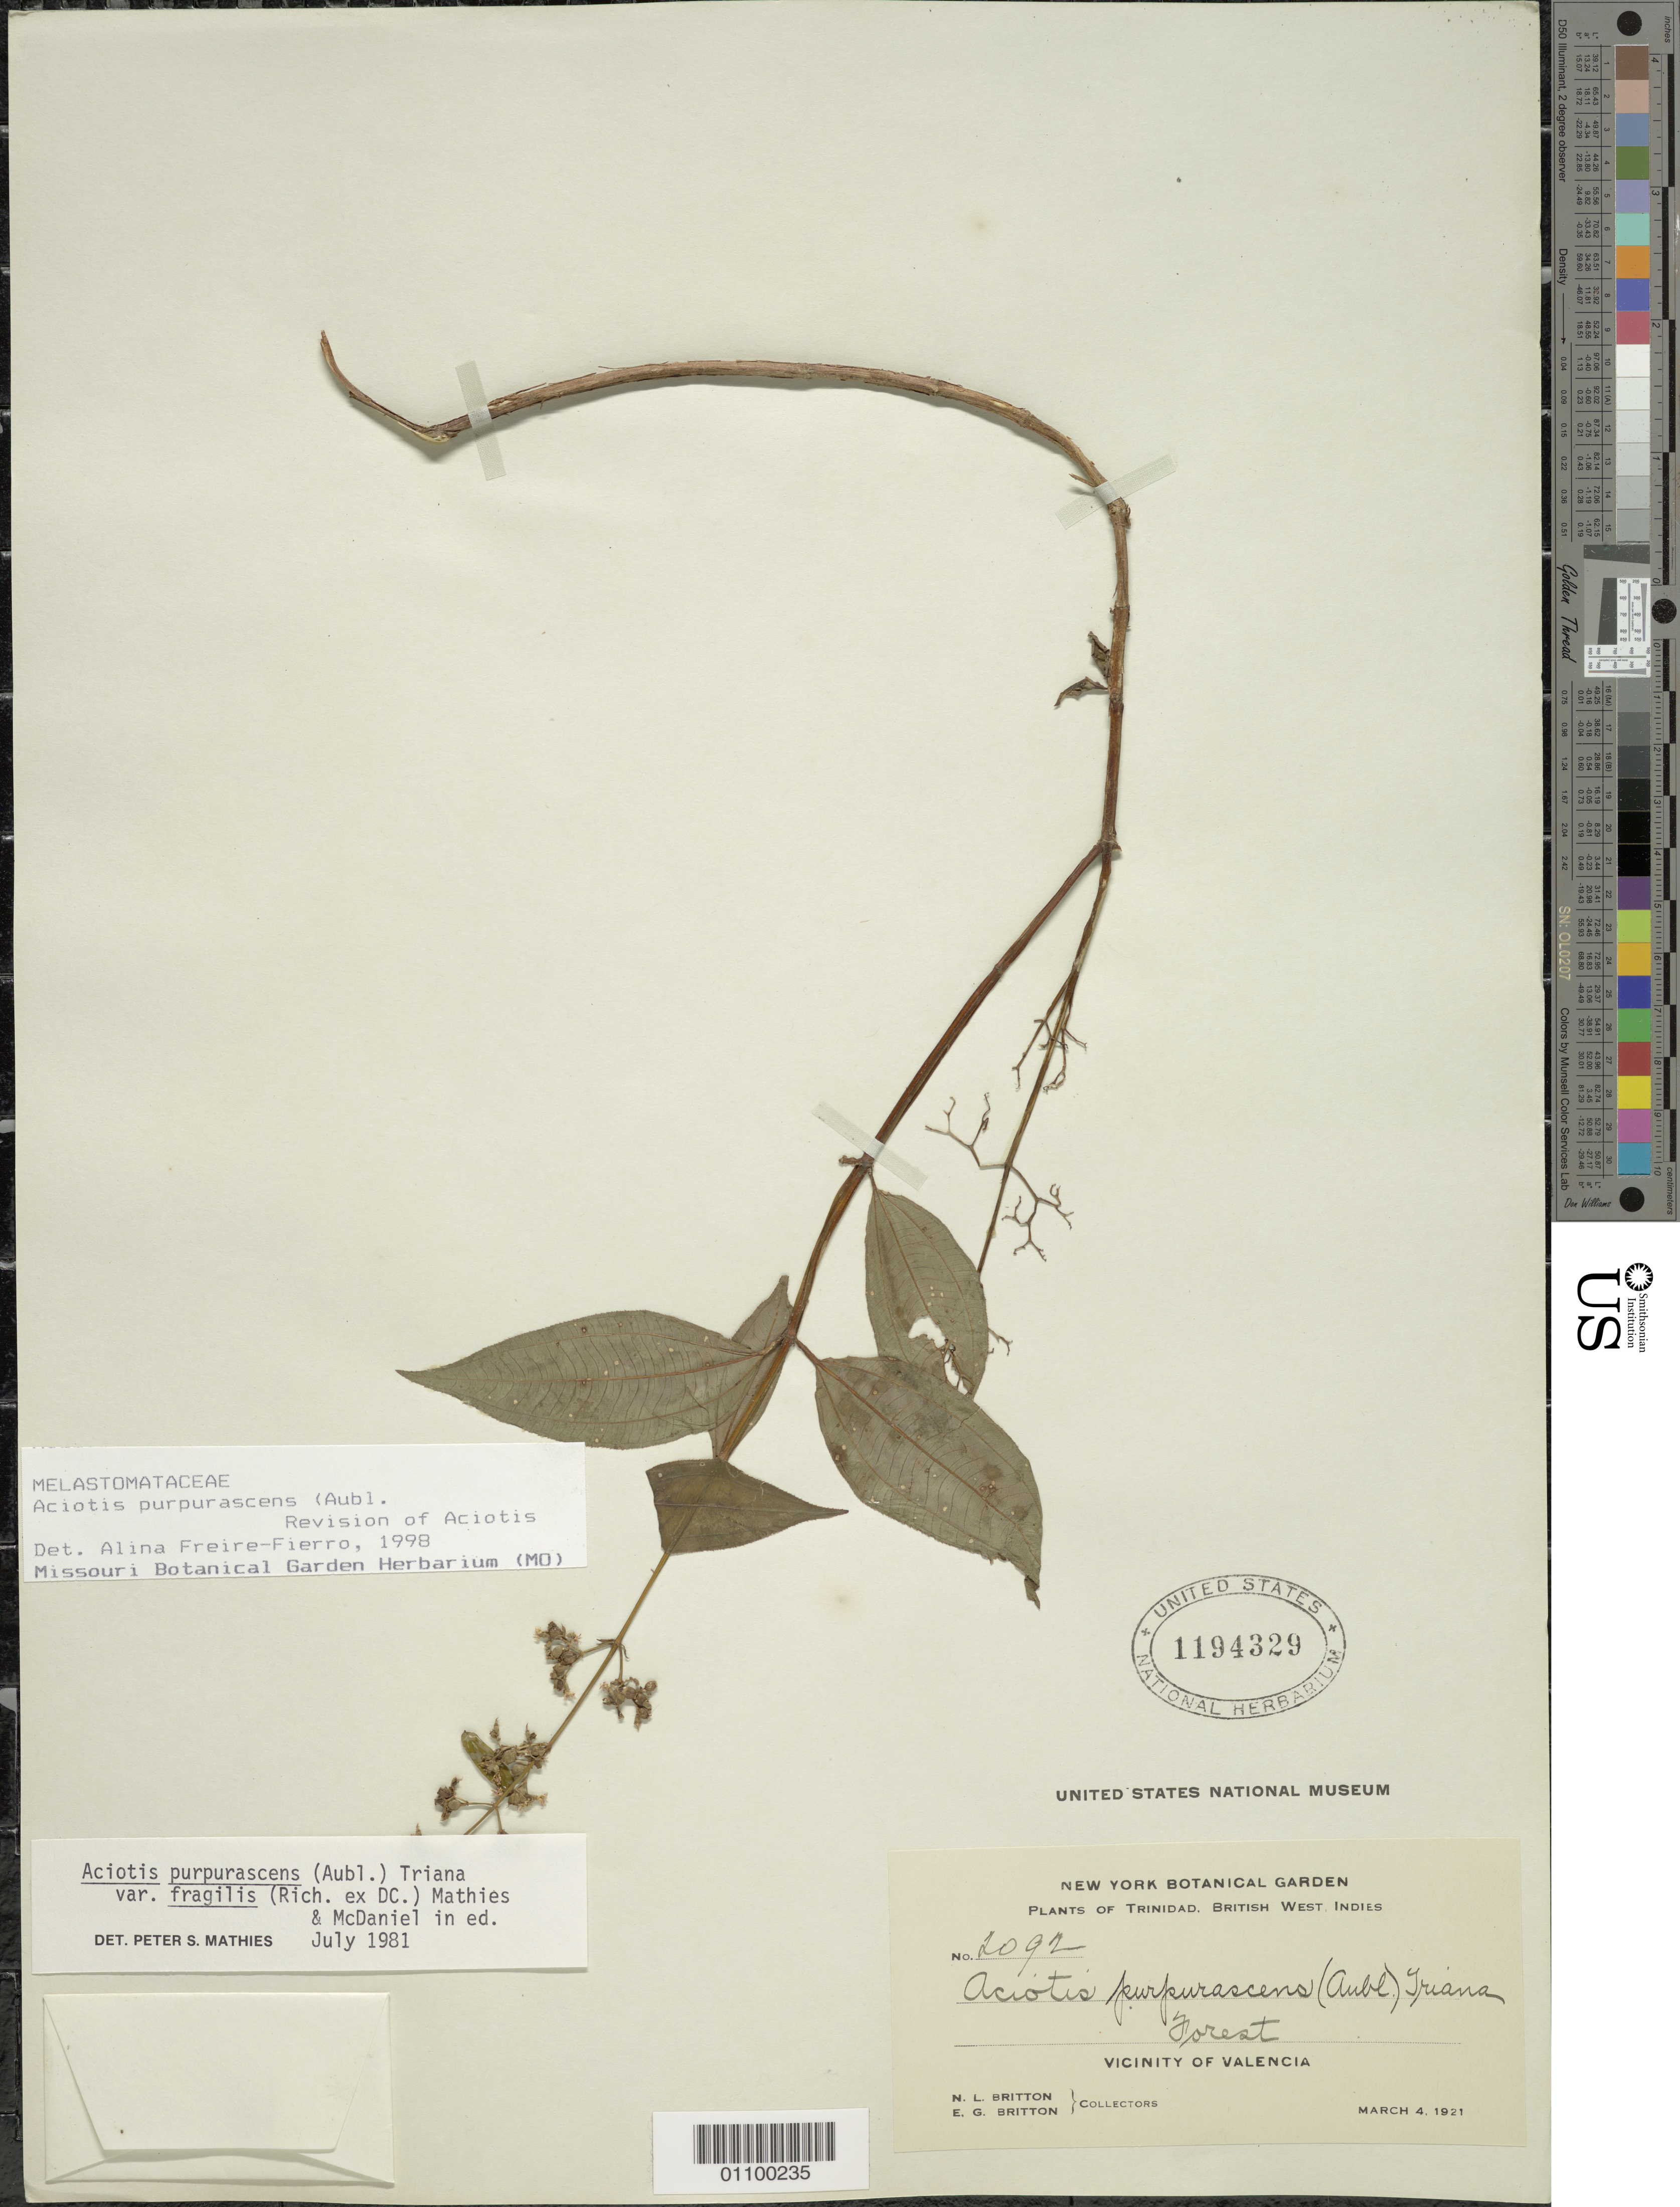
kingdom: Plantae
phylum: Tracheophyta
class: Magnoliopsida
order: Myrtales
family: Melastomataceae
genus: Aciotis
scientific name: Aciotis purpurascens var. purpurascens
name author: (Aubl.) Triana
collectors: N. Britton & E. G. Britton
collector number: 2092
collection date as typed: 04 Mar 1921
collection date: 1921-03-04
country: Trinidad and Tobago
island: Trinidad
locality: Vicinity of Valencia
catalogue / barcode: US 1194329